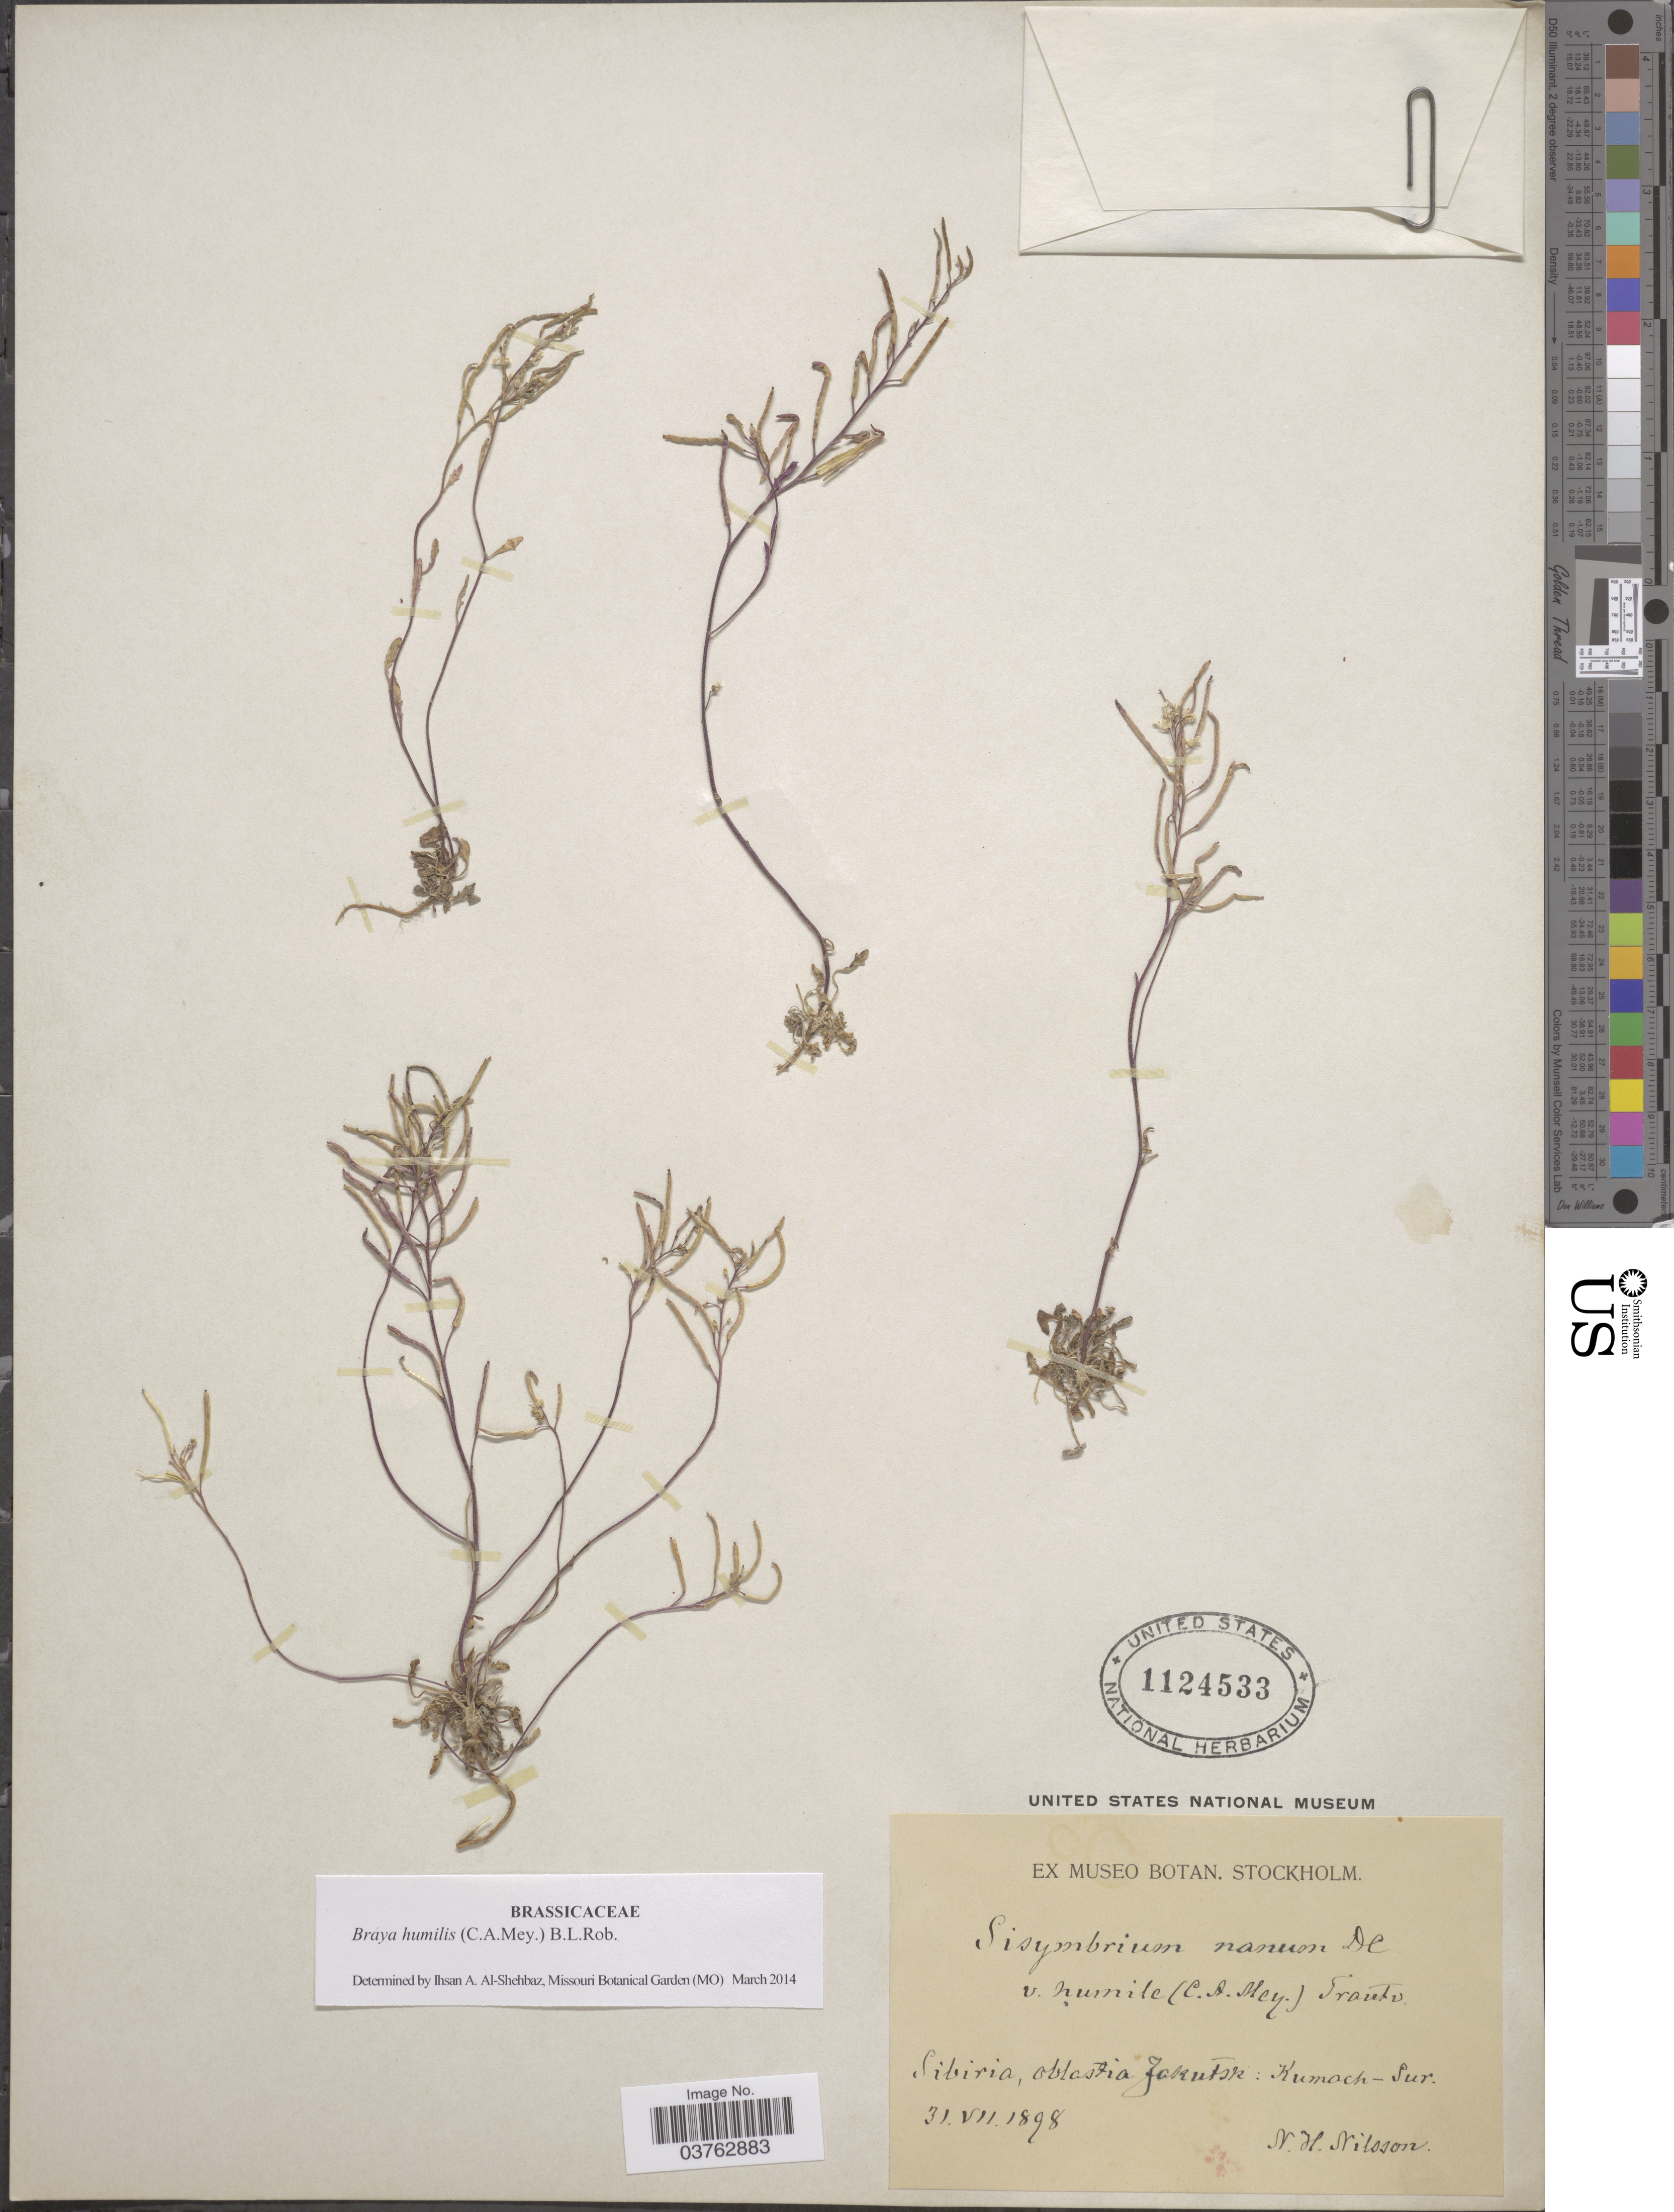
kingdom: Plantae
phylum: Tracheophyta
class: Magnoliopsida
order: Brassicales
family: Brassicaceae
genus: Braya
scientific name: Braya humilis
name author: (C.A. Mey.) B.L. Rob.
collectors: N. H. Nilsson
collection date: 1898-07-31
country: Russian Federation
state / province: Sakha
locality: Sibiria, oblastia Jakutsk: Kumach-Sur.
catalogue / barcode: US 1124533